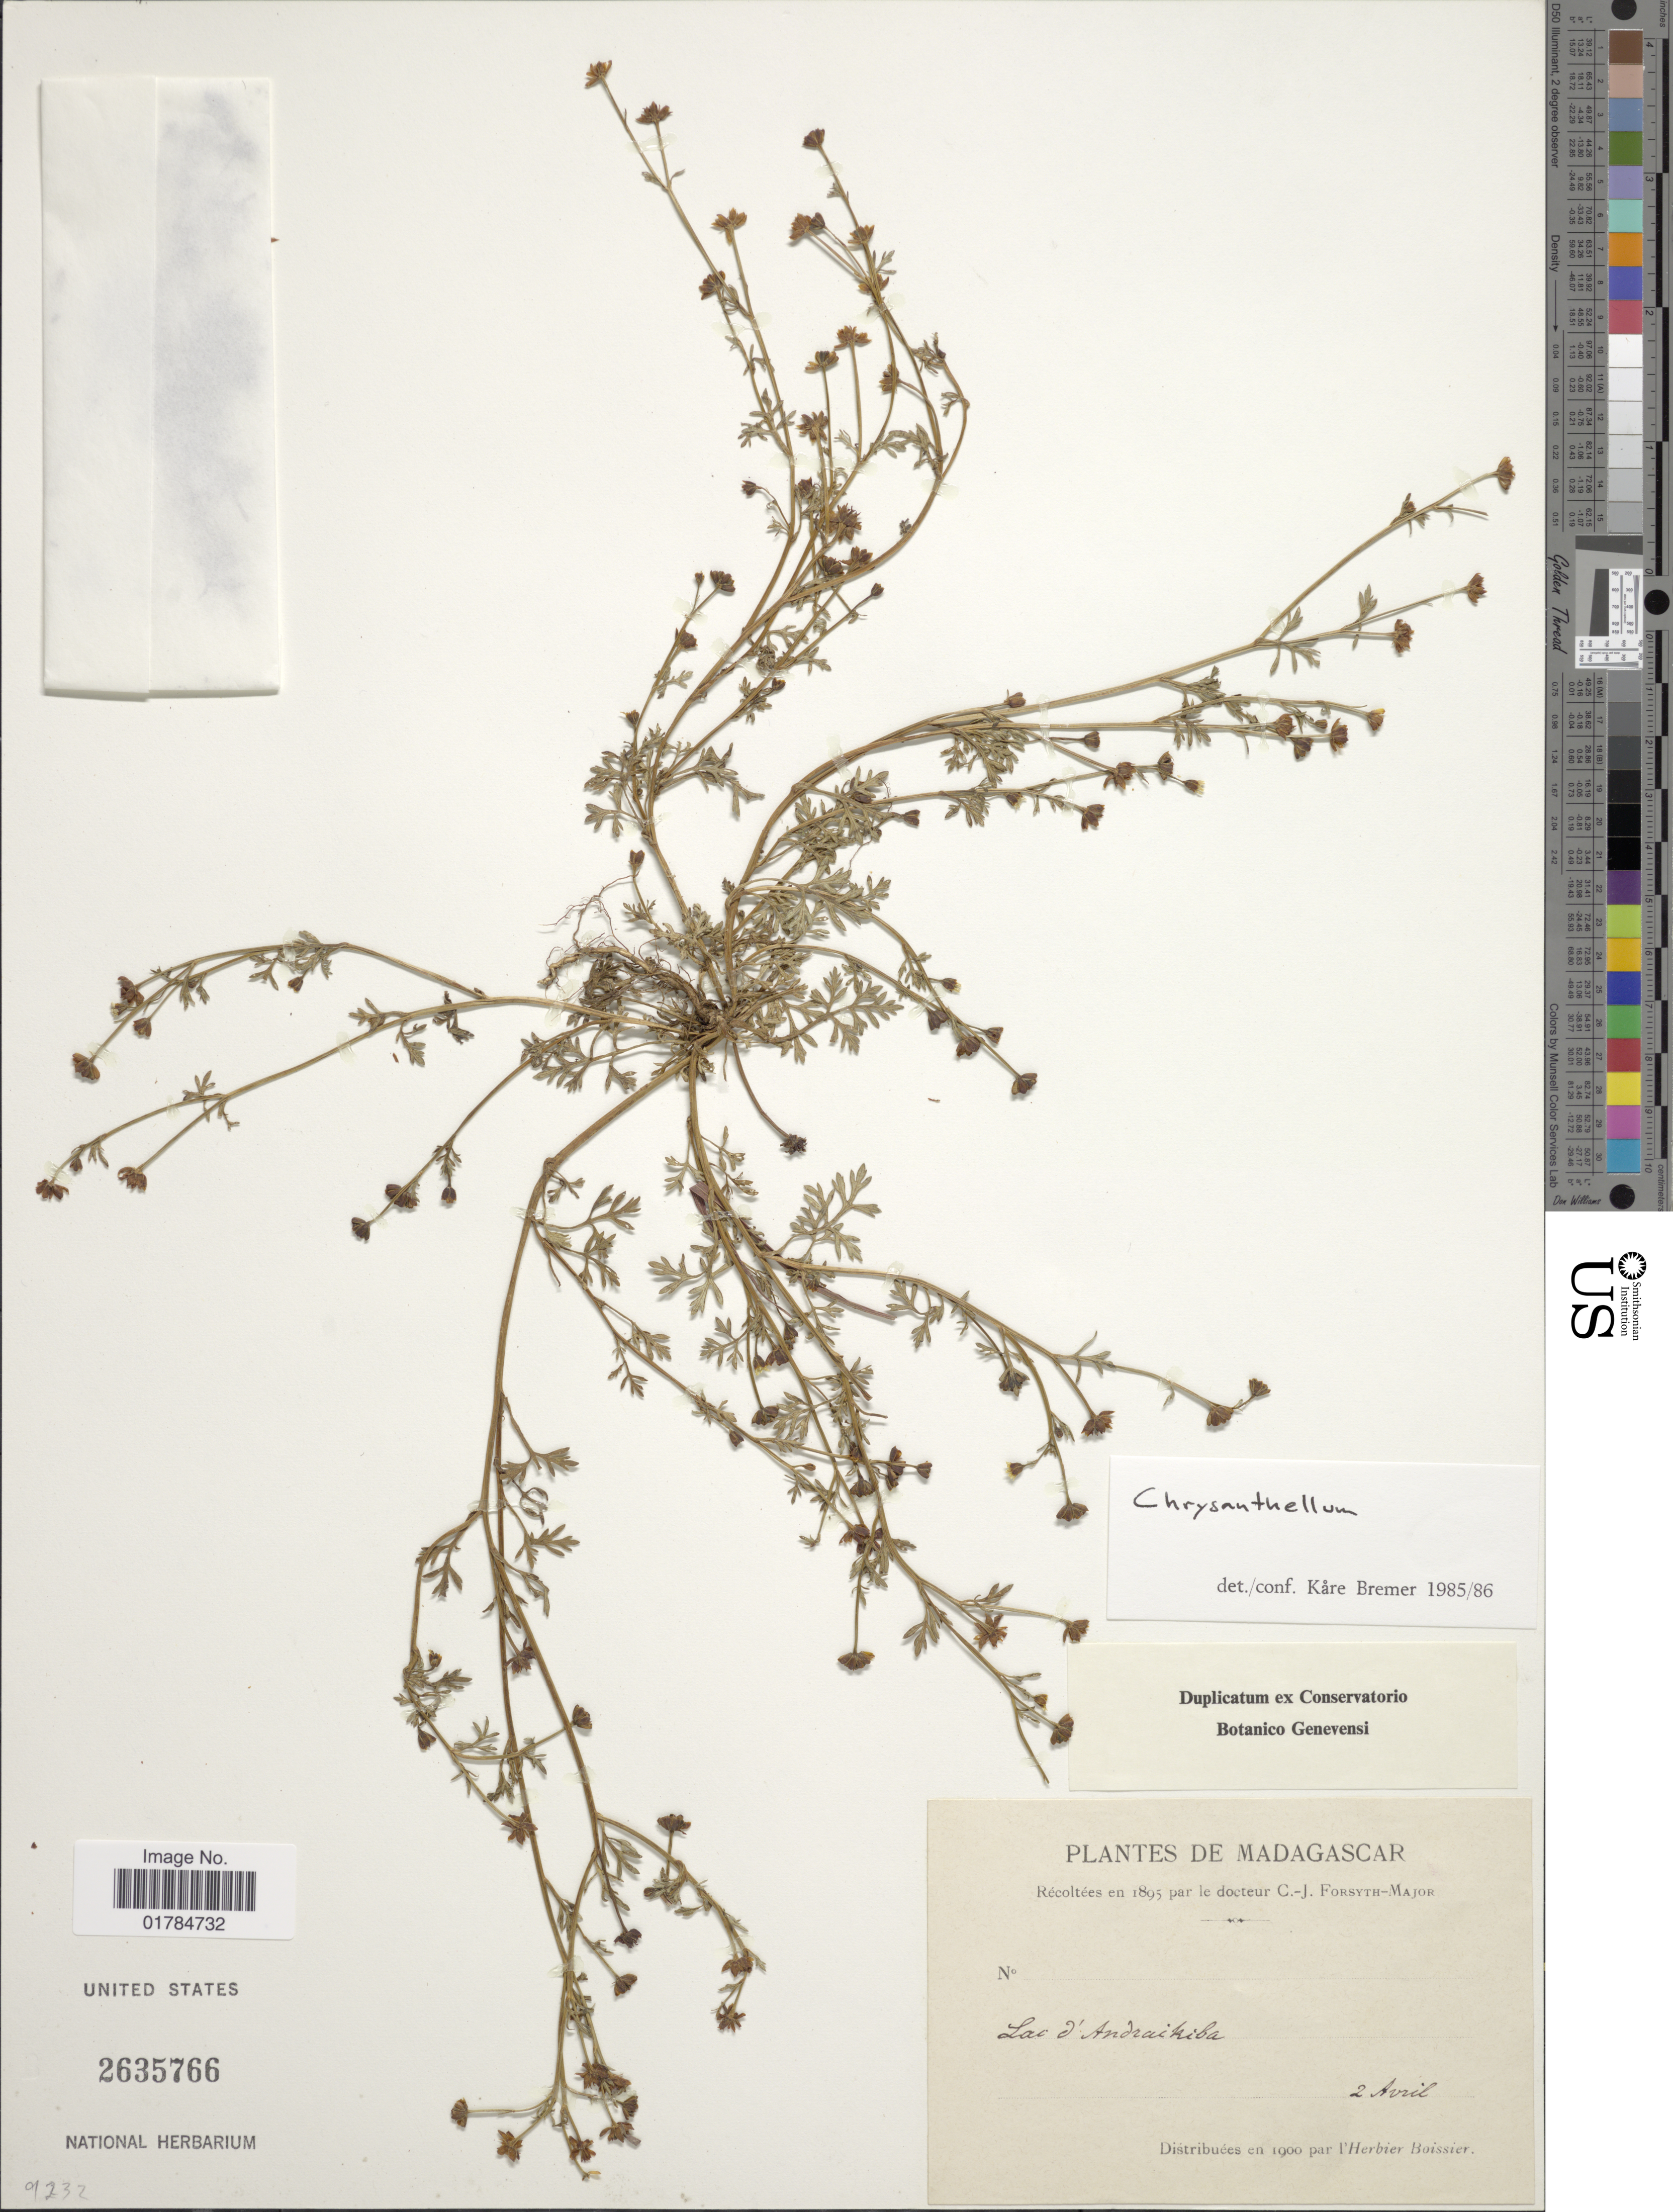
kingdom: Plantae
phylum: Tracheophyta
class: Magnoliopsida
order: Asterales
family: Asteraceae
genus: Chrysanthellum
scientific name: Chrysanthellum sp.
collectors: C. Forsyth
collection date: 1895-04-02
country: Madagascar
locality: Lac d'Andraikiba.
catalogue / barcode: US 2635766